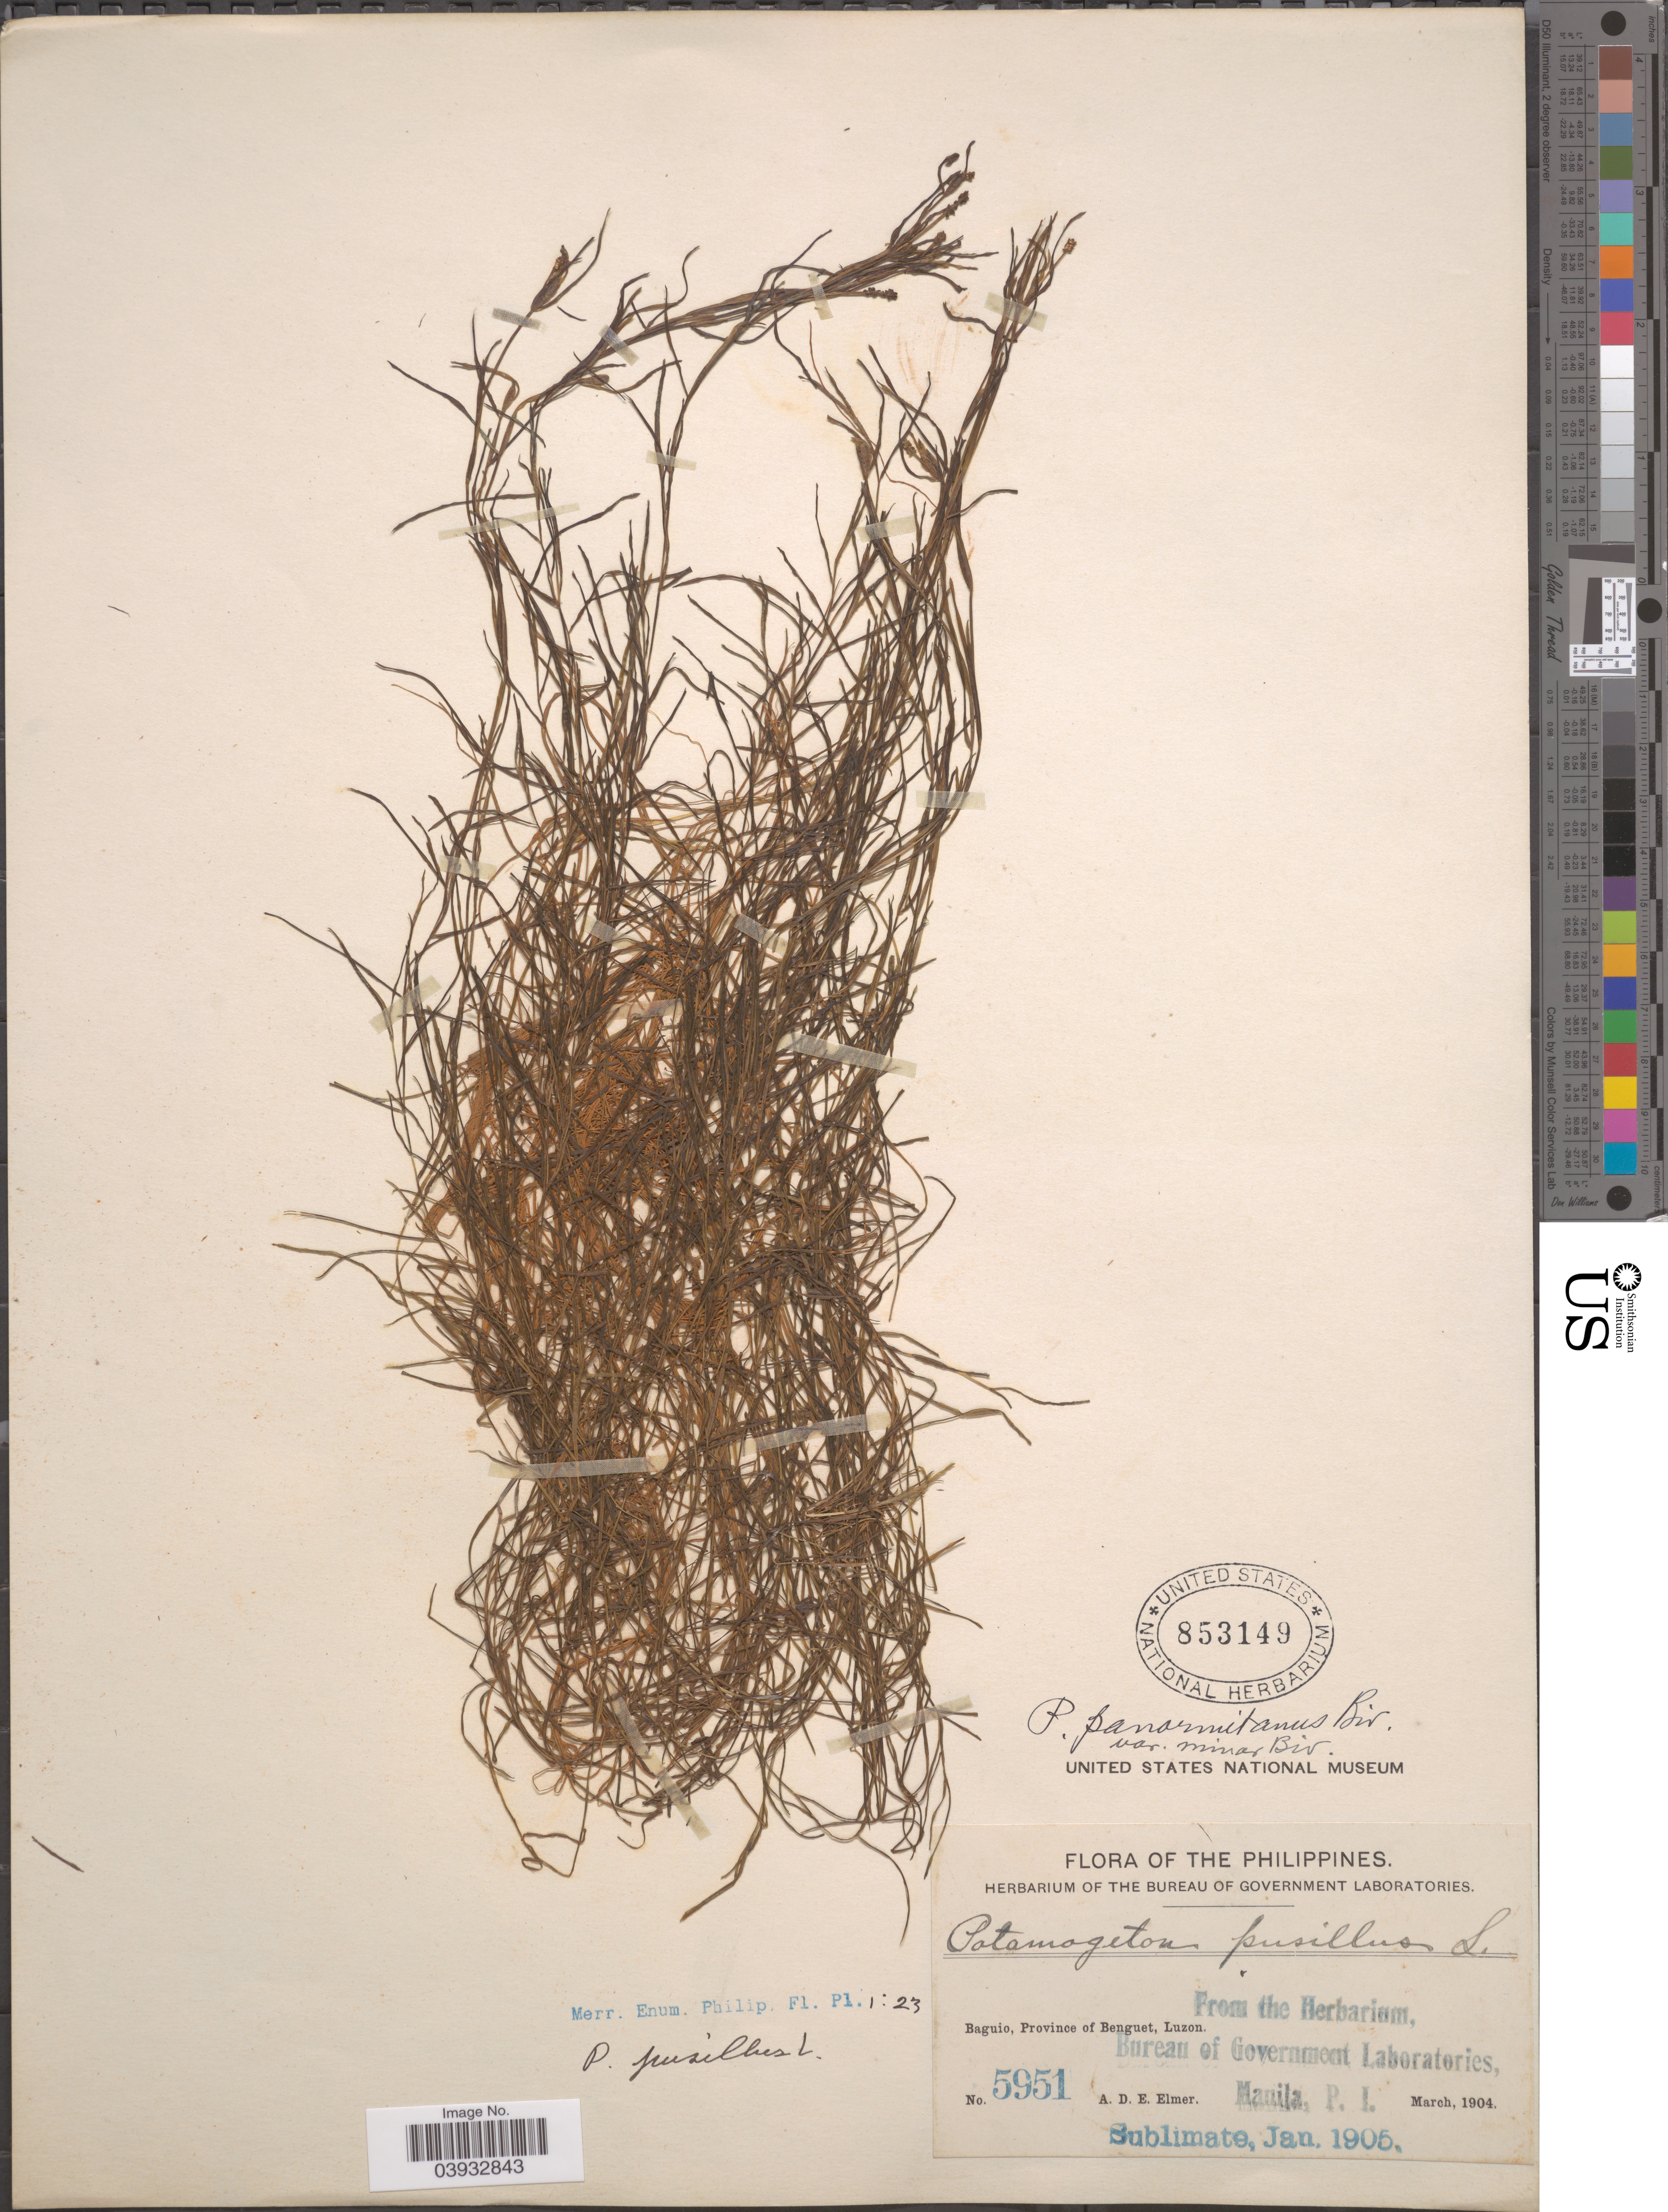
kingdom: Plantae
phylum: Tracheophyta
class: Liliopsida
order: Alismatales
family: Potamogetonaceae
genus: Potamogeton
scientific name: Potamogeton panormitanus var. minor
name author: Biv. ex Gussone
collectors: A. D. E. Elmer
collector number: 5951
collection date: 1904-03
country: Philippines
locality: Baguio, Province of Benguet, Luzon.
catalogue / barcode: US 853149